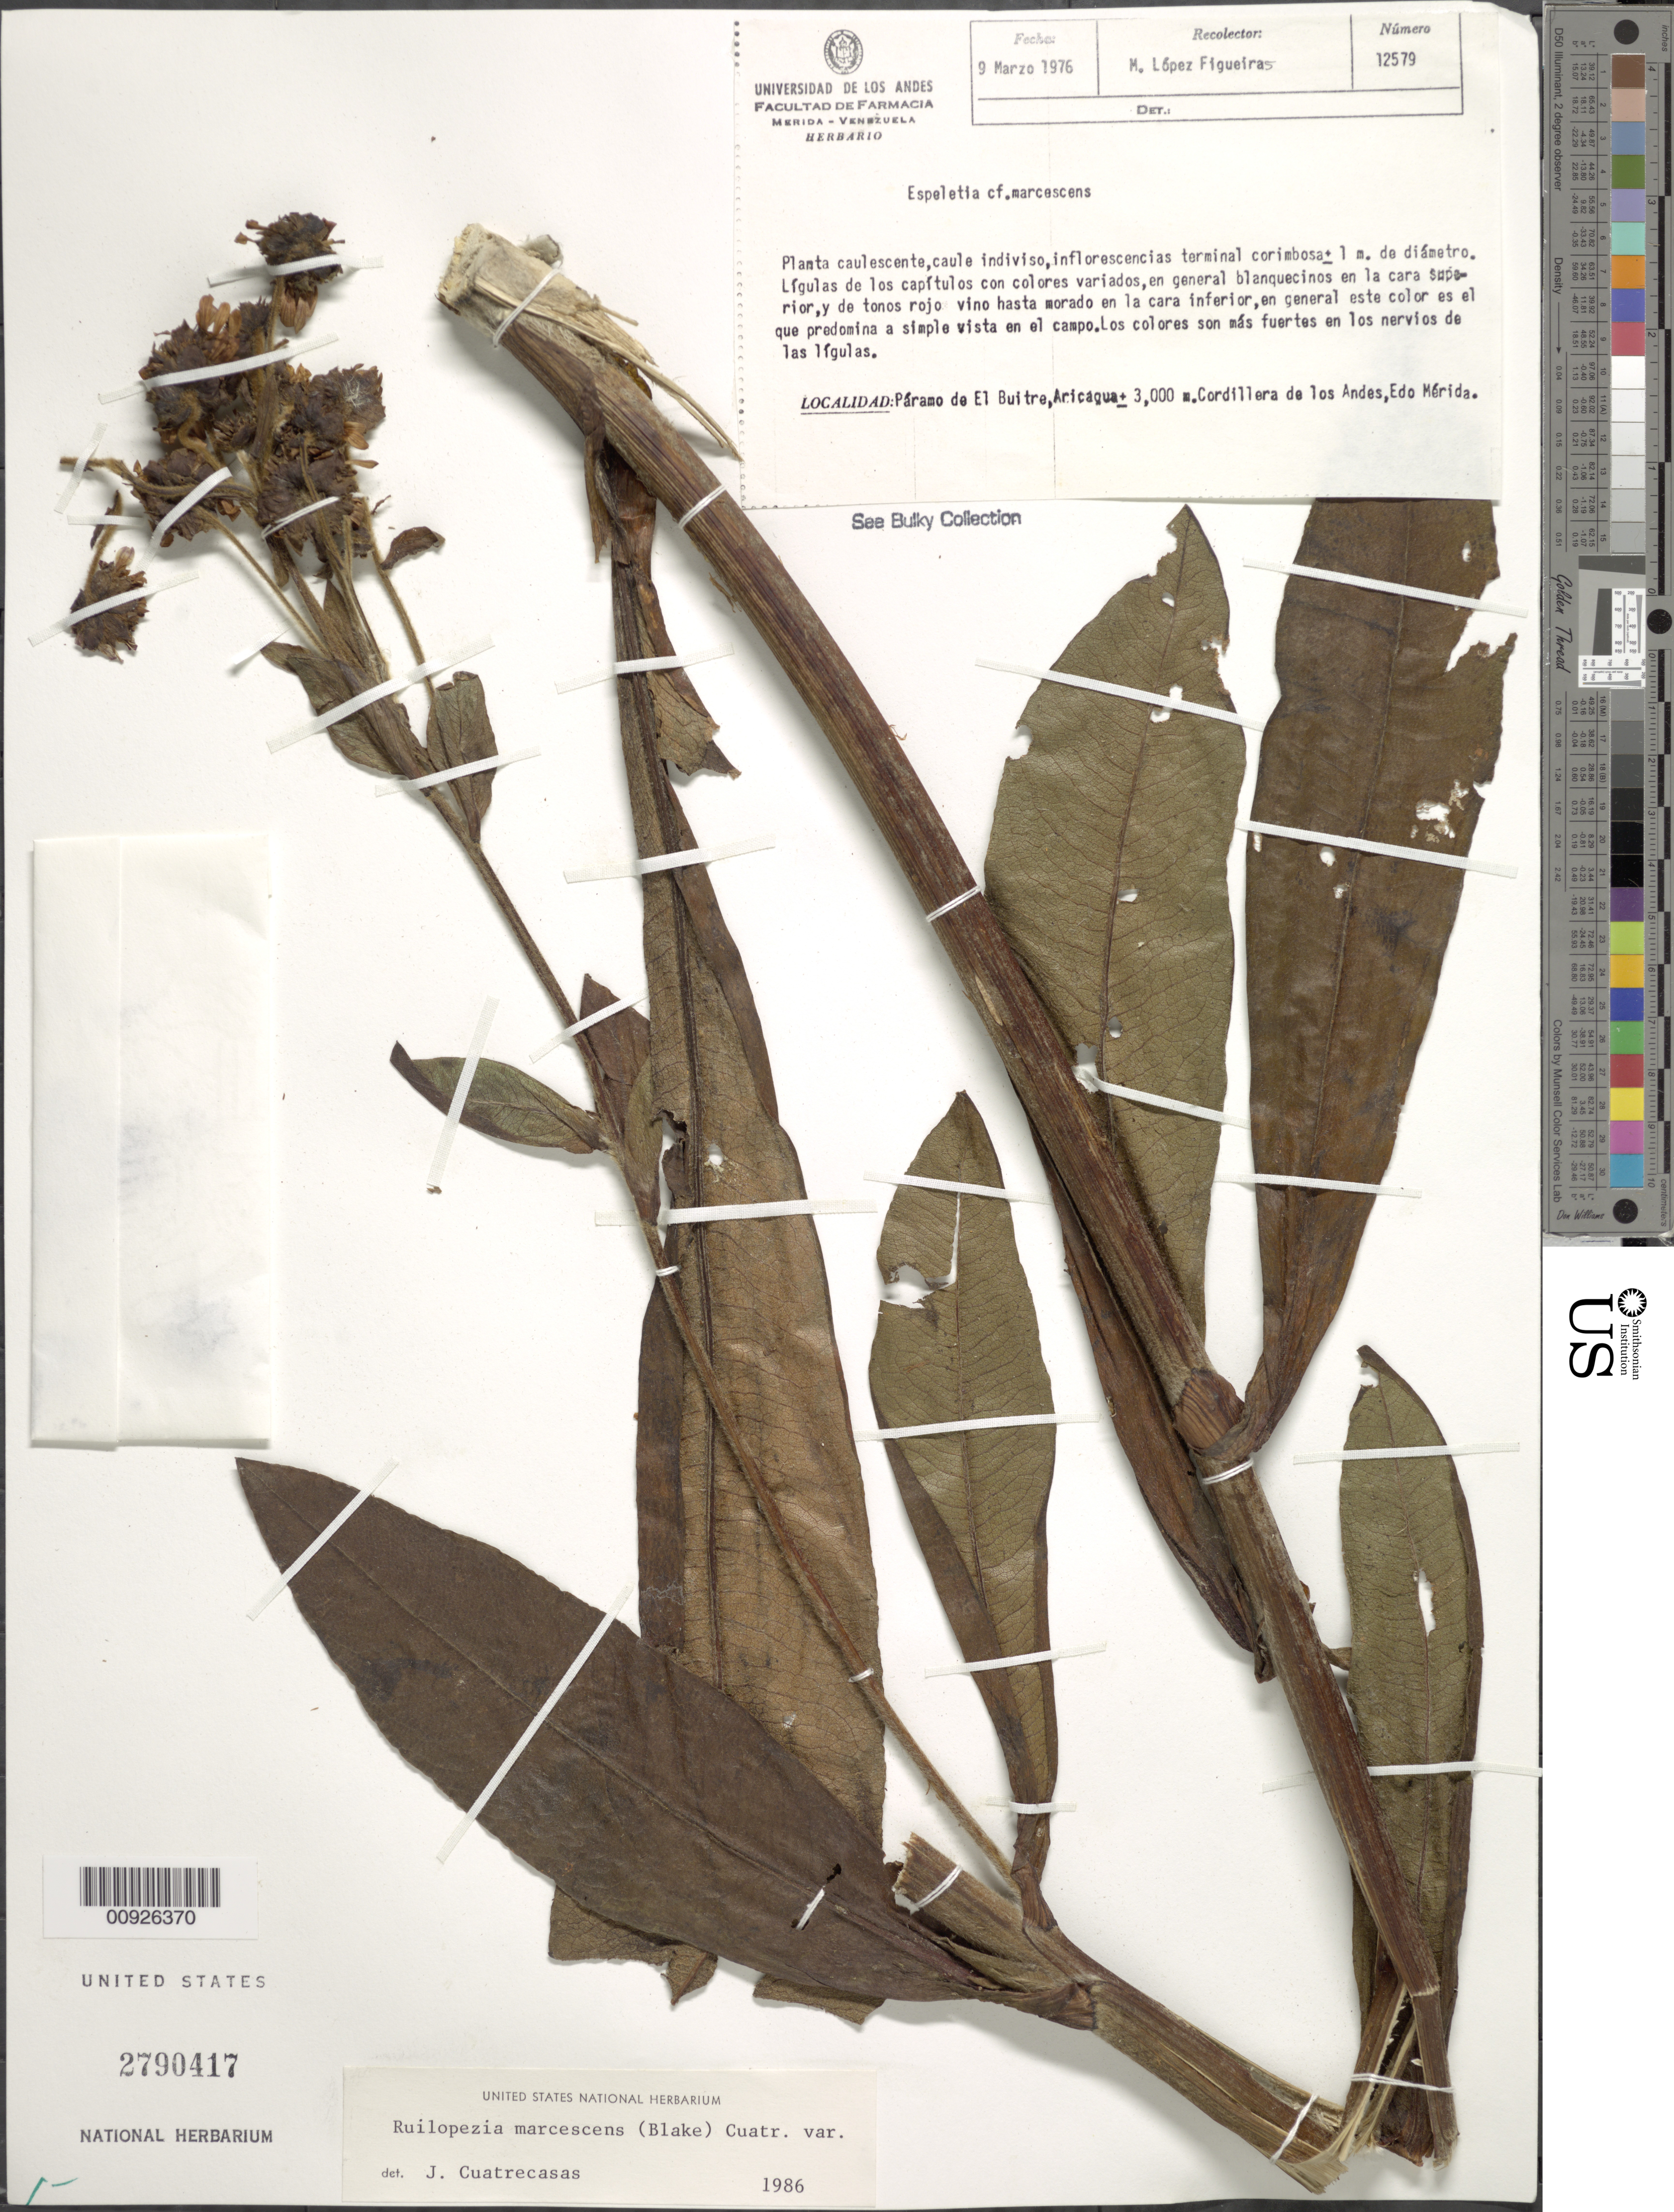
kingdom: Plantae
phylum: Tracheophyta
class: Magnoliopsida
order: Asterales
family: Asteraceae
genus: Ruilopezia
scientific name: Ruilopezia marcescens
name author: (S.F. Blake) Cuatrec.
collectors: M. López Figueiras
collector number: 12579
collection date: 1976-03-09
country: Venezuela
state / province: Mérida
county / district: Aricagua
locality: P. del Buitre. Aricagua, Cordillera de los Andes.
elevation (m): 3000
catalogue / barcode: US 2790417